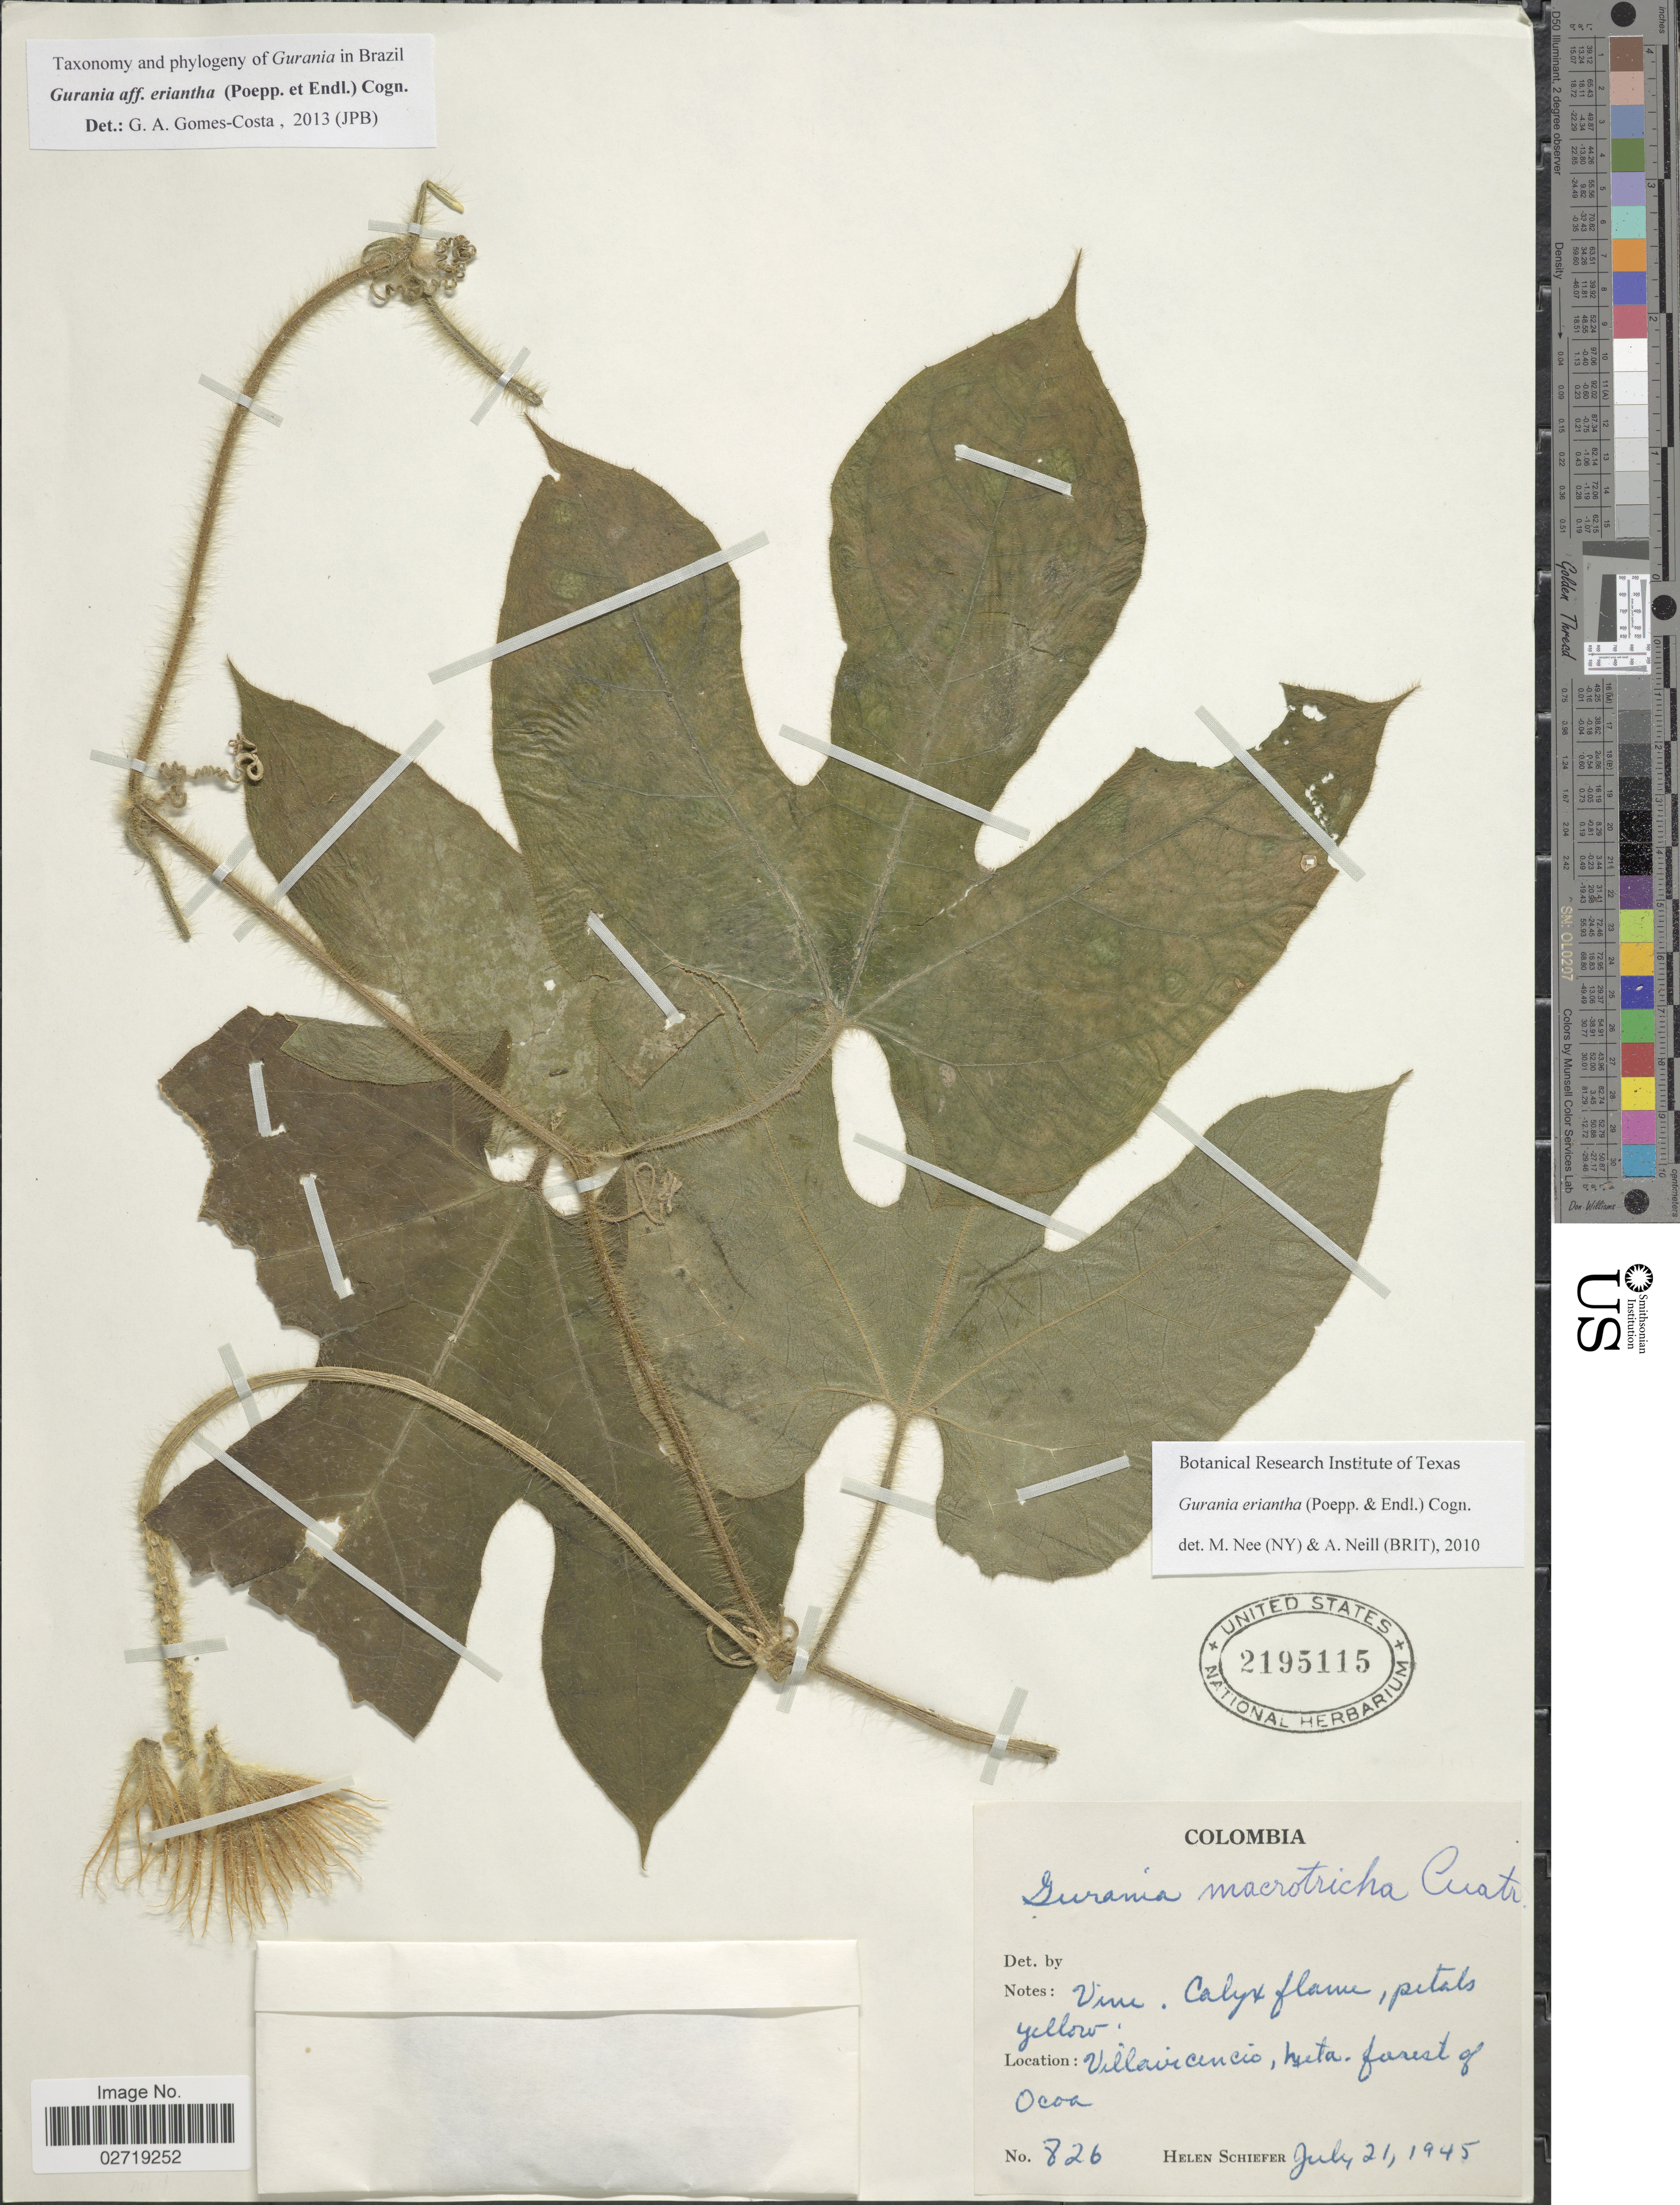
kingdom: Plantae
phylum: Tracheophyta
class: Magnoliopsida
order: Cucurbitales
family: Cucurbitaceae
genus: Gurania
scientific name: Gurania eriantha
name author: (Poepp. & Endl.) Cogn.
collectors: H. Schiefer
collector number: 826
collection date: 1945-07-21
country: Colombia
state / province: Meta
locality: Villavicencio. Forest of Ocoa.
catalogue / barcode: US 2195115